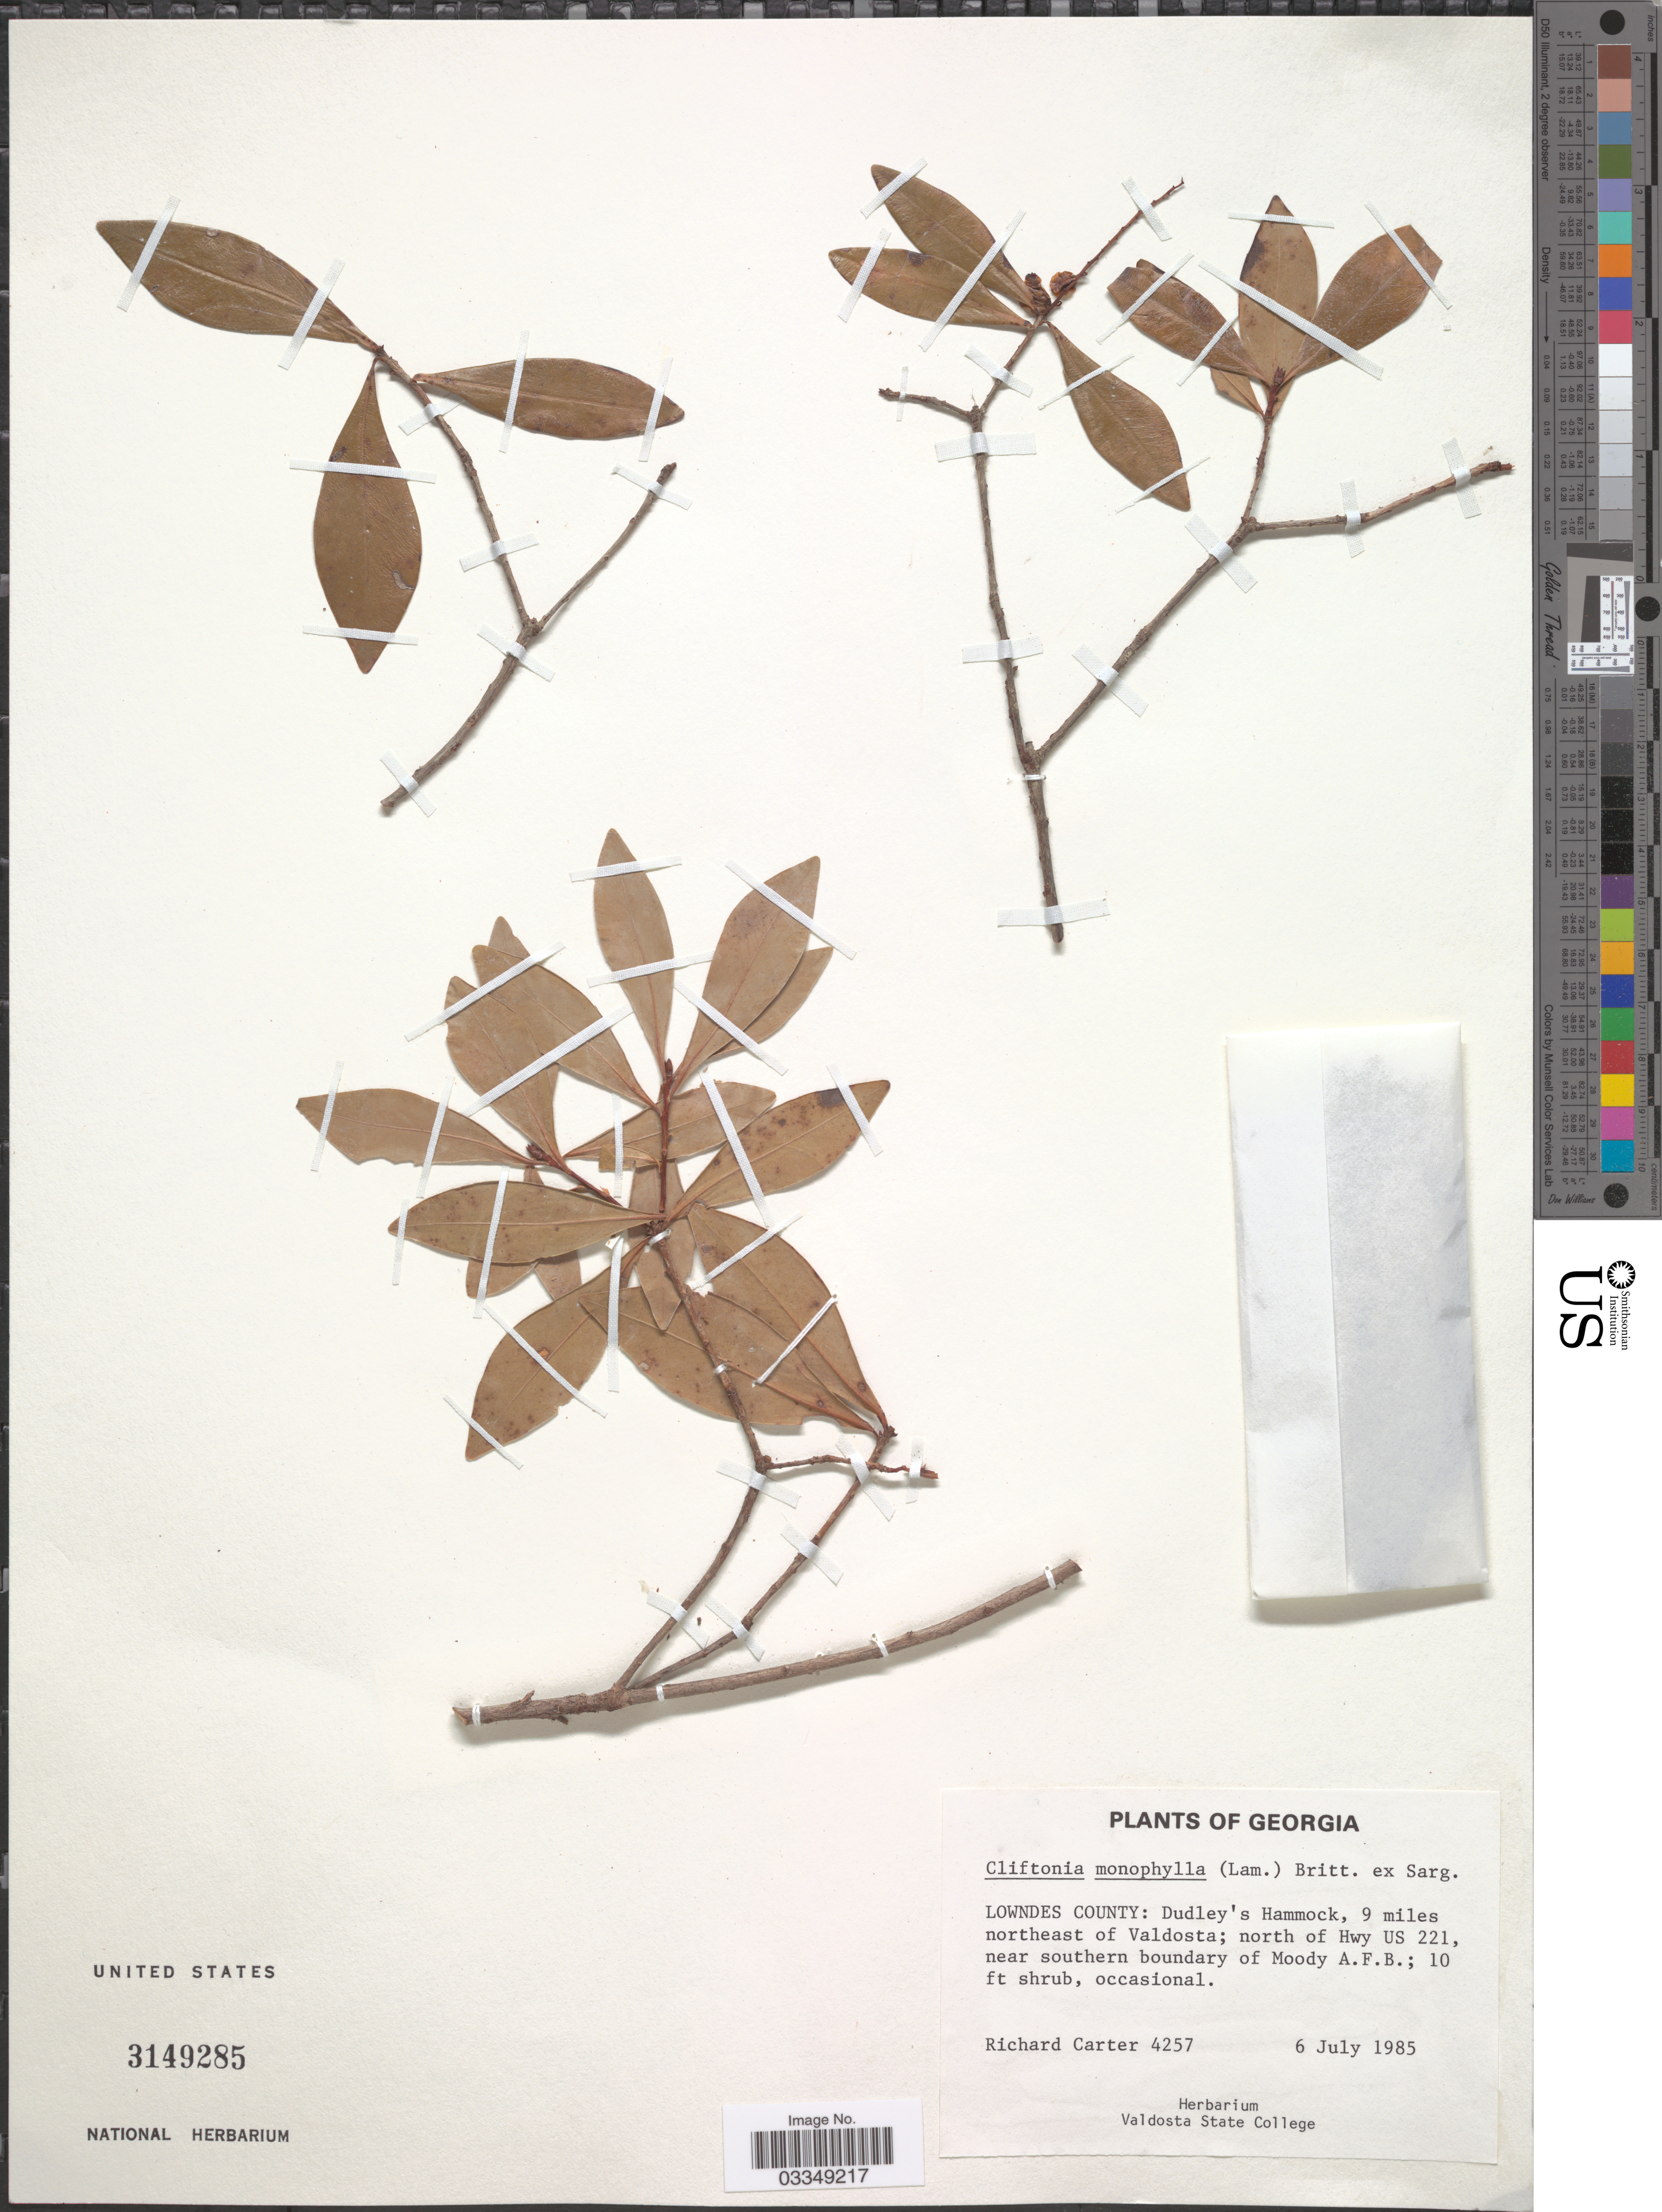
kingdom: Plantae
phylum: Tracheophyta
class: Magnoliopsida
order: Ericales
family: Cyrillaceae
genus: Cliftonia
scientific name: Cliftonia monophylla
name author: (Lam.) Britton ex Sarg.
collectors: R. Carter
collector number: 4257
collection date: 1985-07-06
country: United States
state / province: Georgia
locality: Lowndes County: Dudley's Hammock, 9 miles northeast of Valdosta; north of Hwy US 221, near southern boundary of Moody A.F.B.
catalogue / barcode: US 3149285